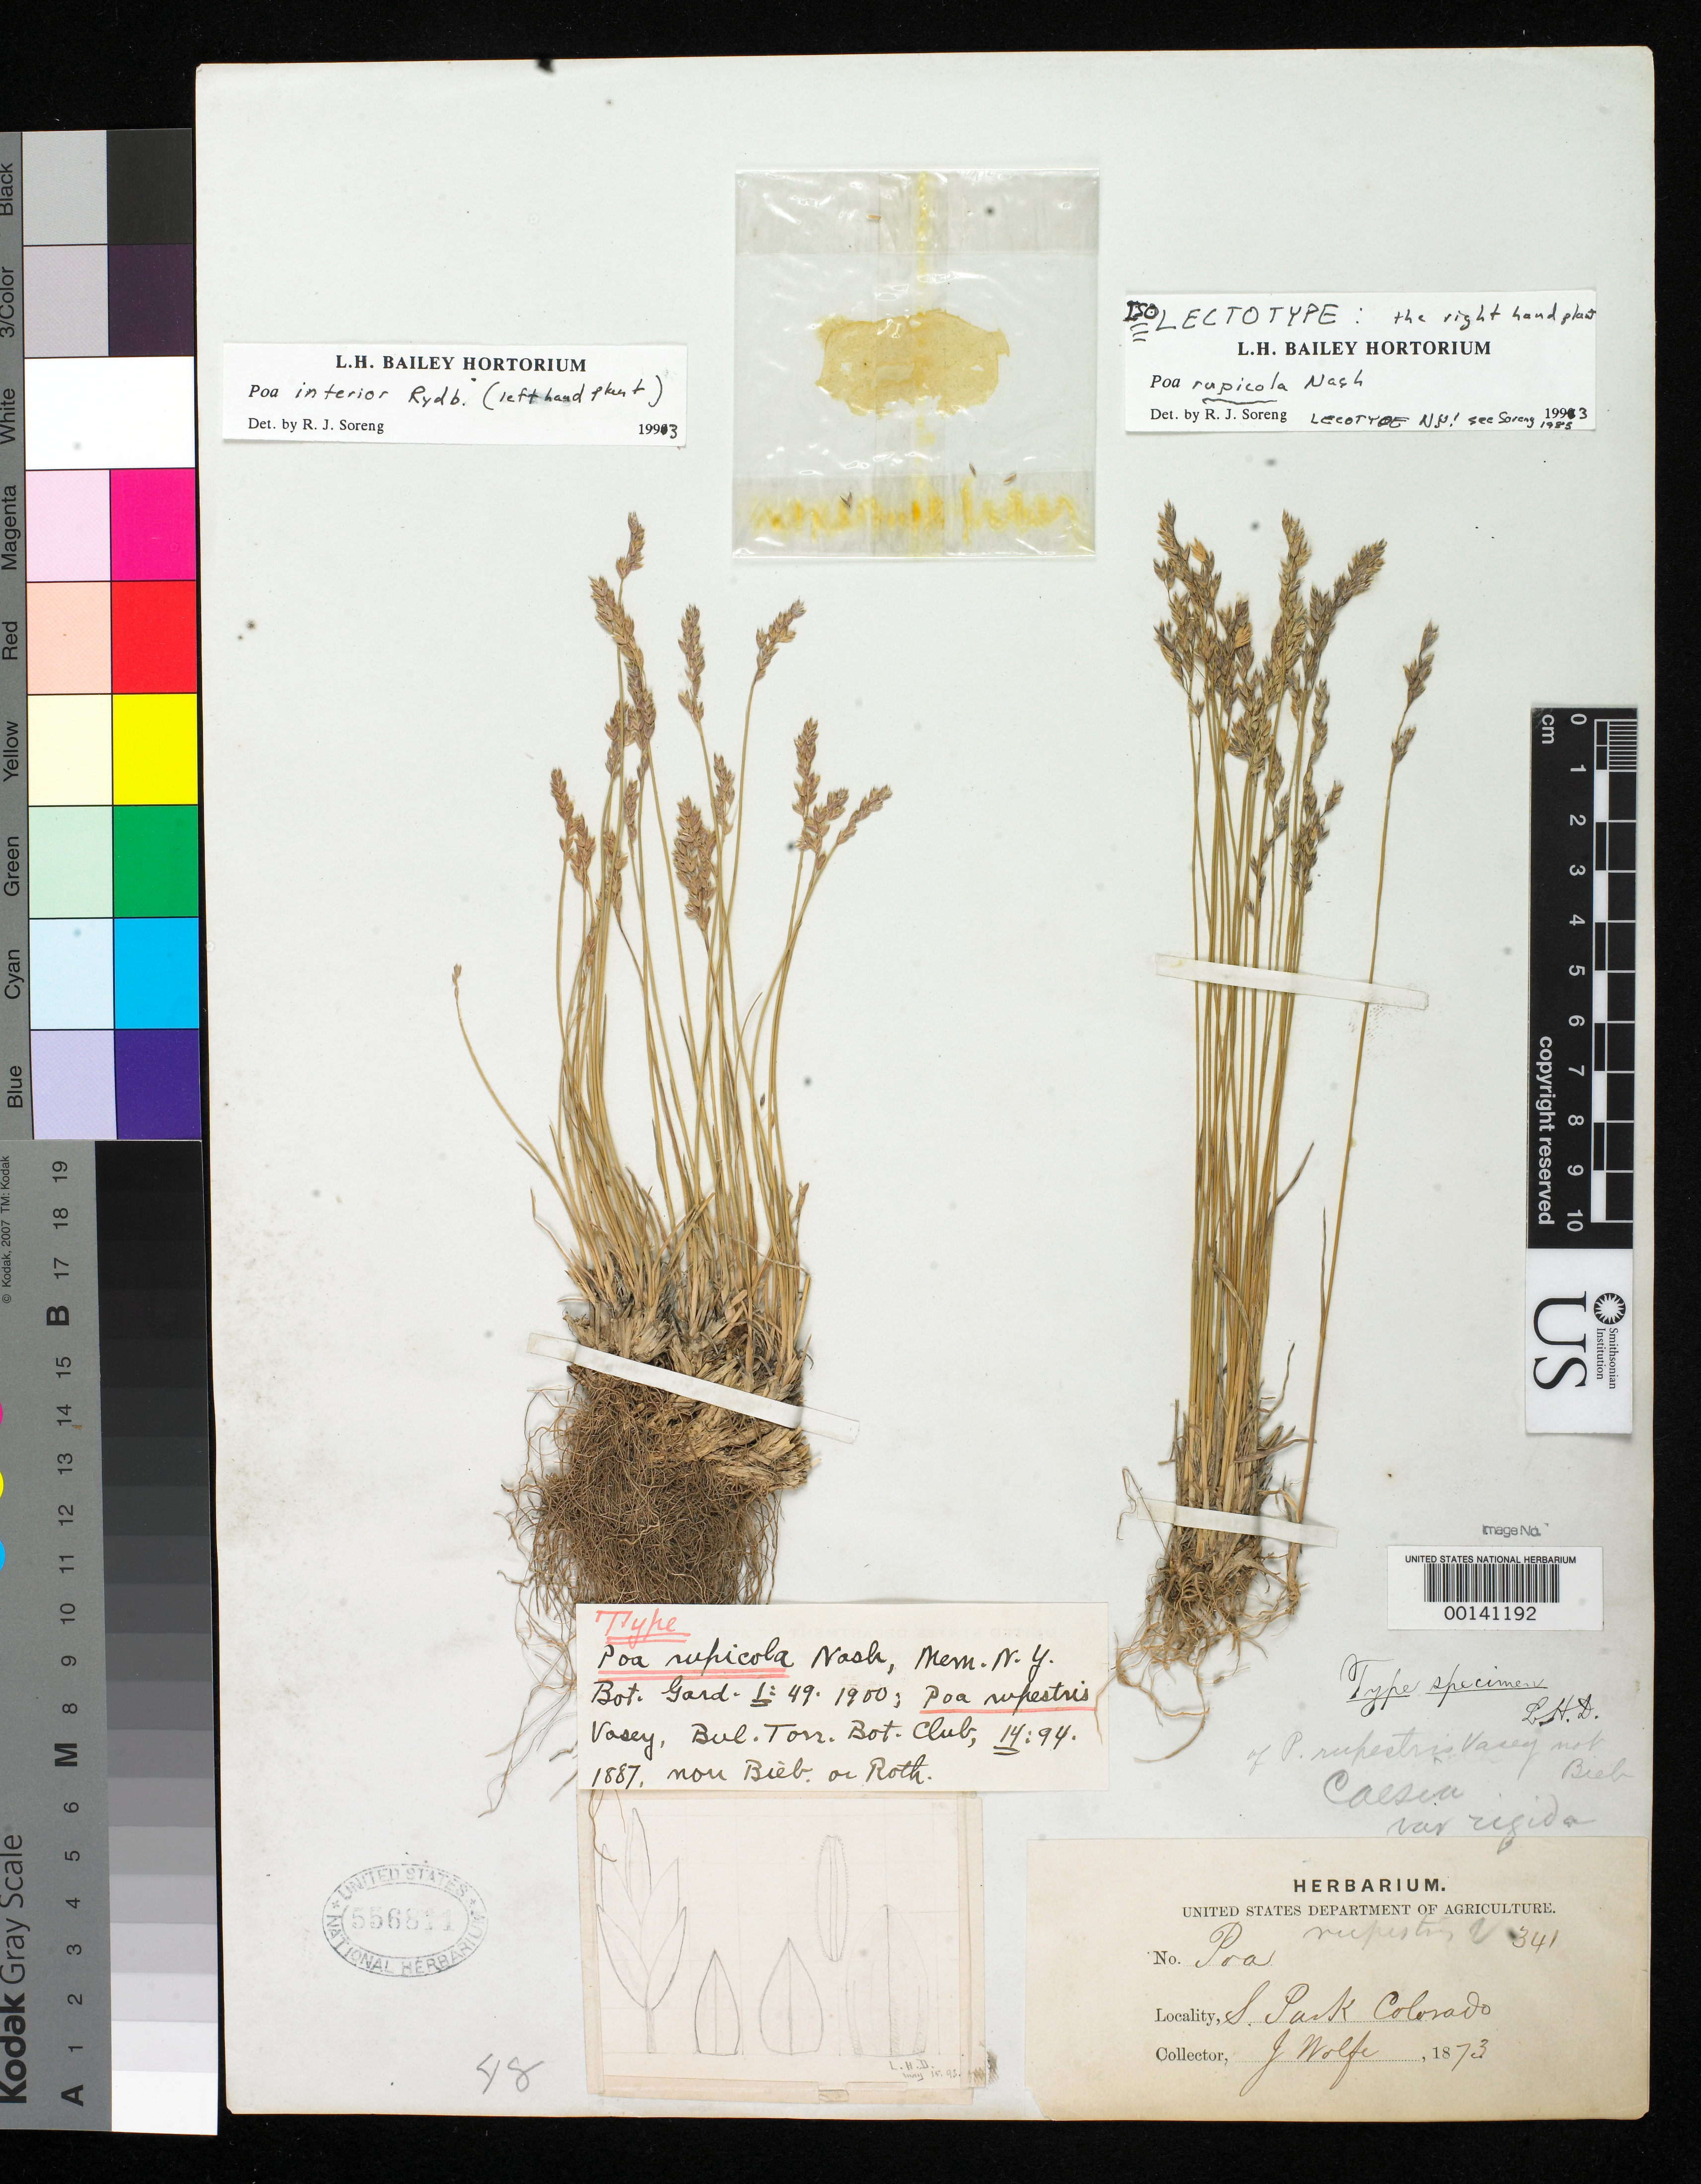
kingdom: Plantae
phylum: Tracheophyta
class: Liliopsida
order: Poales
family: Poaceae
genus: Poa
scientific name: Poa rupestris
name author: Vasey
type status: Type Collection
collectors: J. Wolfe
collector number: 341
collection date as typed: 1873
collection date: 1873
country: United States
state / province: Colorado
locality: S. Park.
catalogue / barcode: US 556811